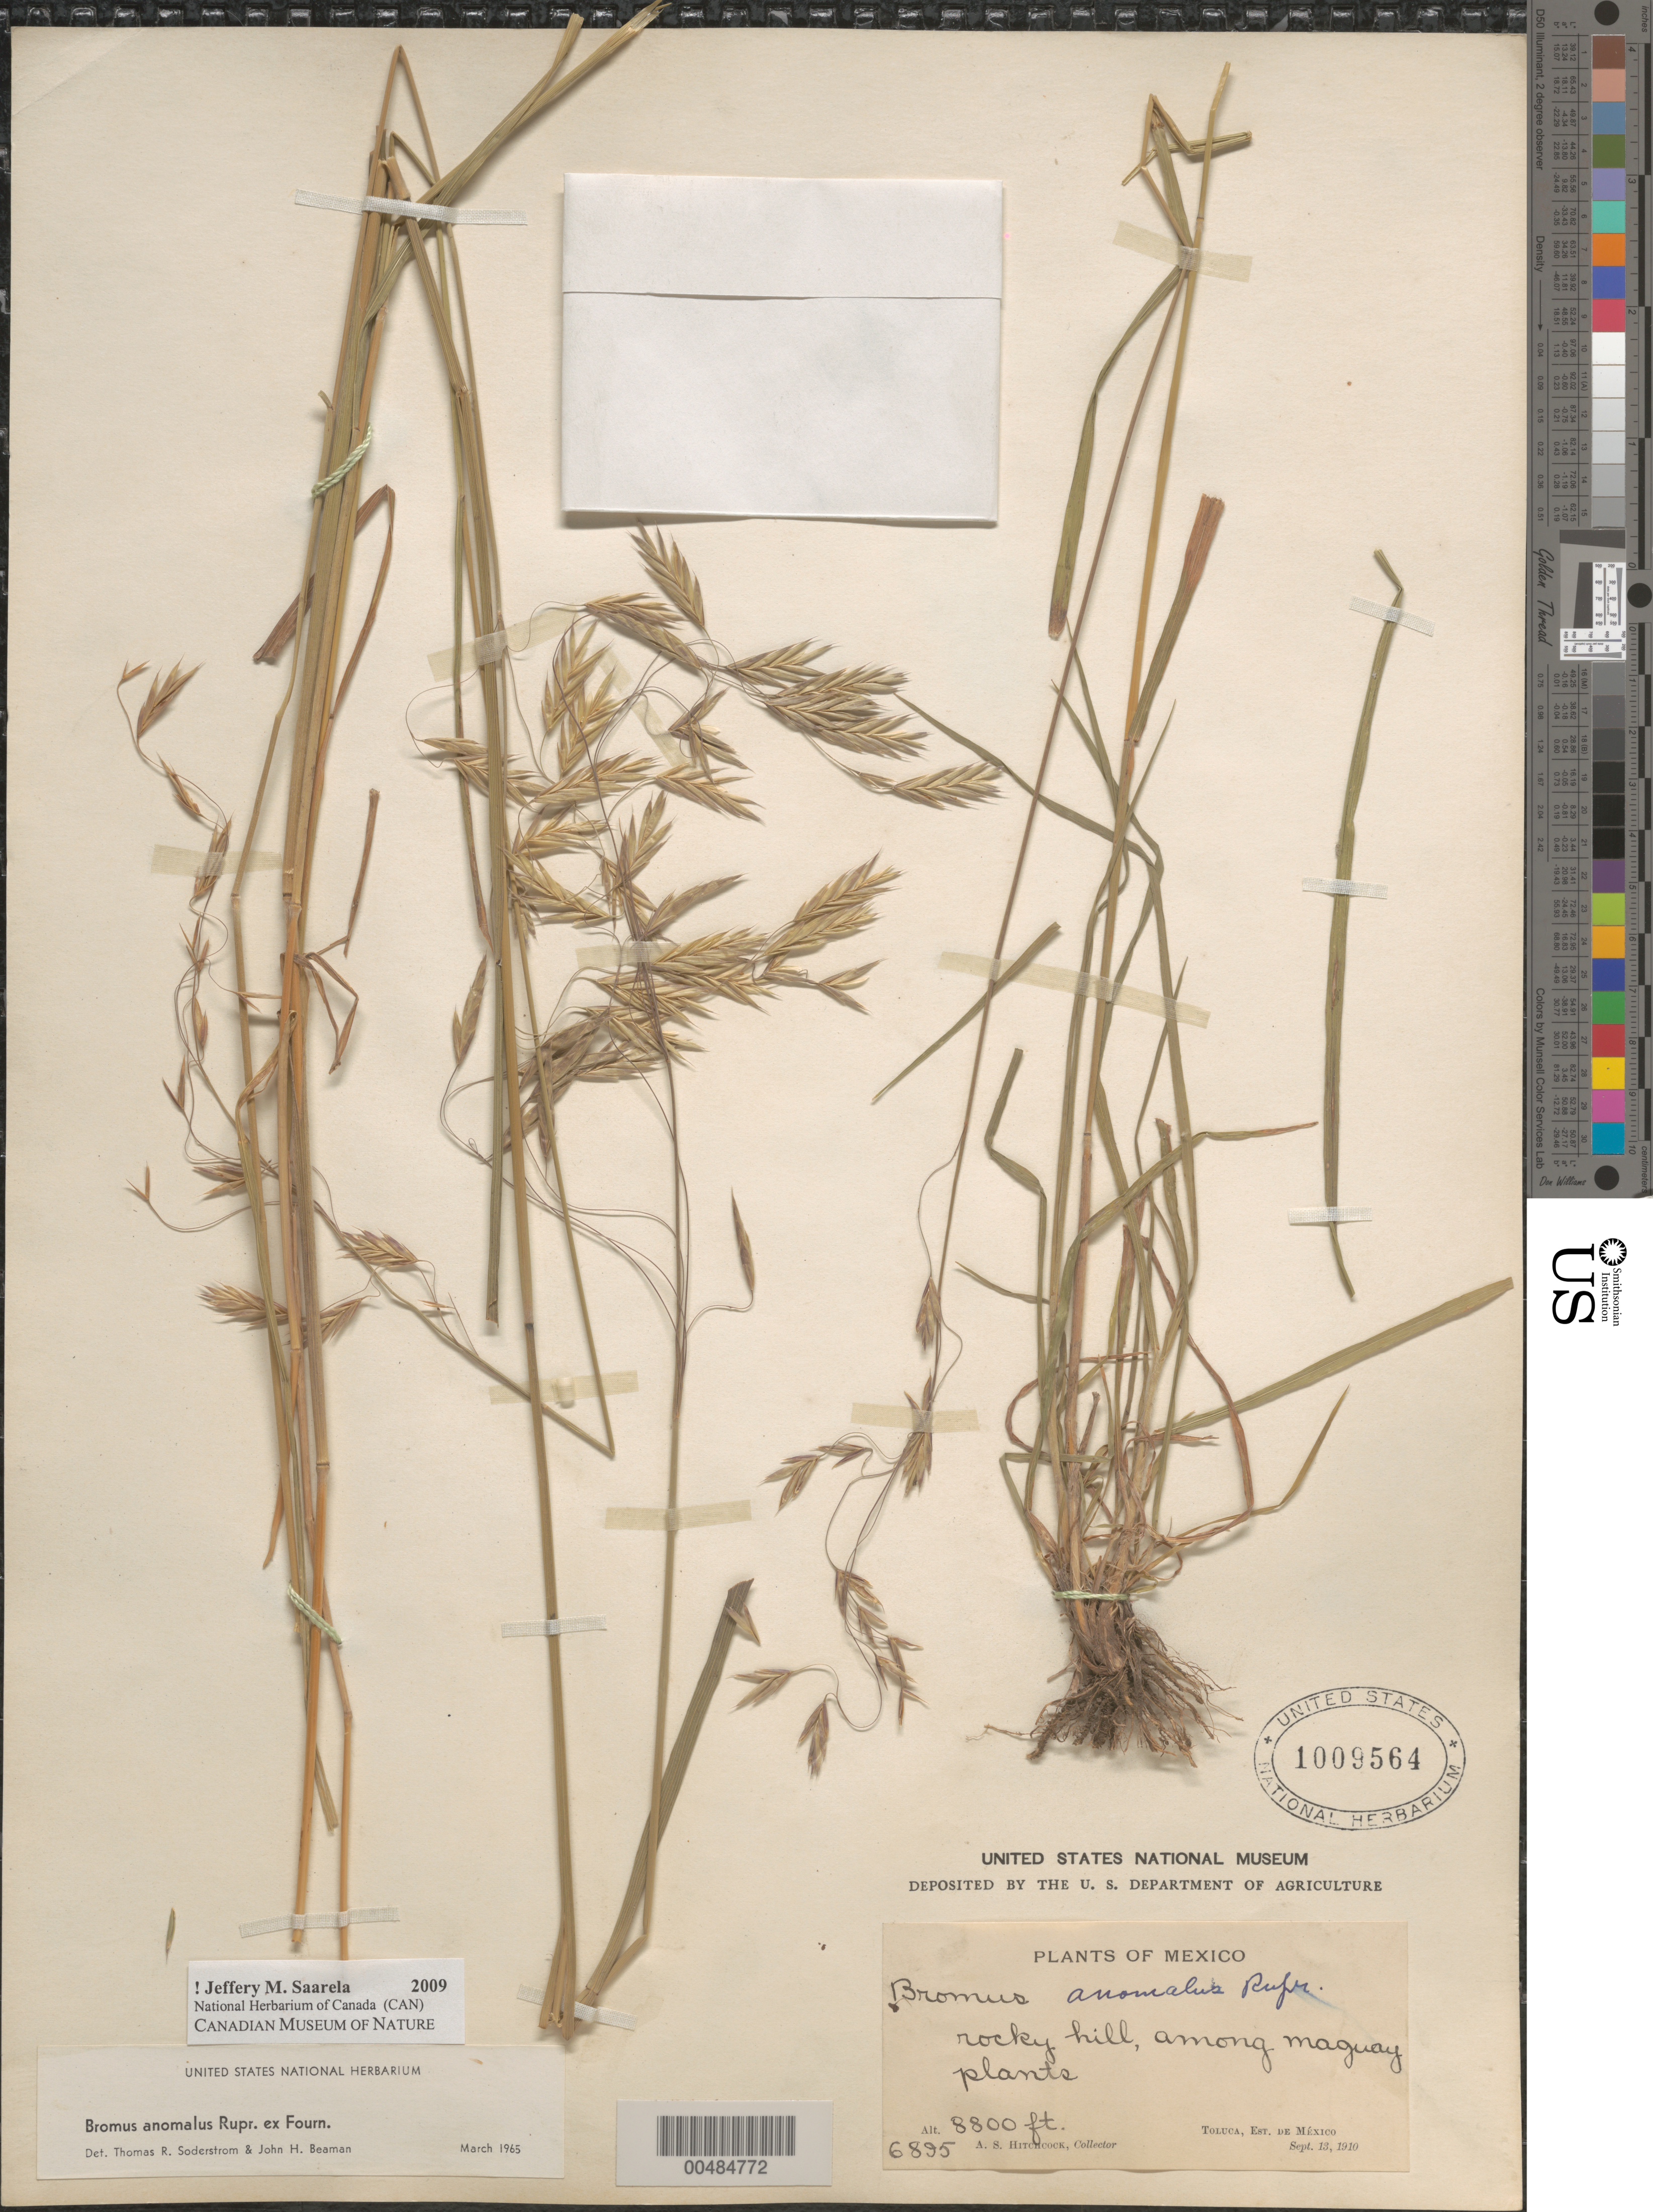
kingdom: Plantae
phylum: Tracheophyta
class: Liliopsida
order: Poales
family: Poaceae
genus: Bromus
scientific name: Bromus anomalus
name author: Rupr. ex E. Fourn.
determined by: Soderstrom, T. R.; Beaman, J. H.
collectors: A. S. Hitchcock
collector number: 6895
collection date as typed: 13 Sep 1910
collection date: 1910-09-13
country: Mexico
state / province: México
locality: Toluca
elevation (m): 2682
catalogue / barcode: US 1009564